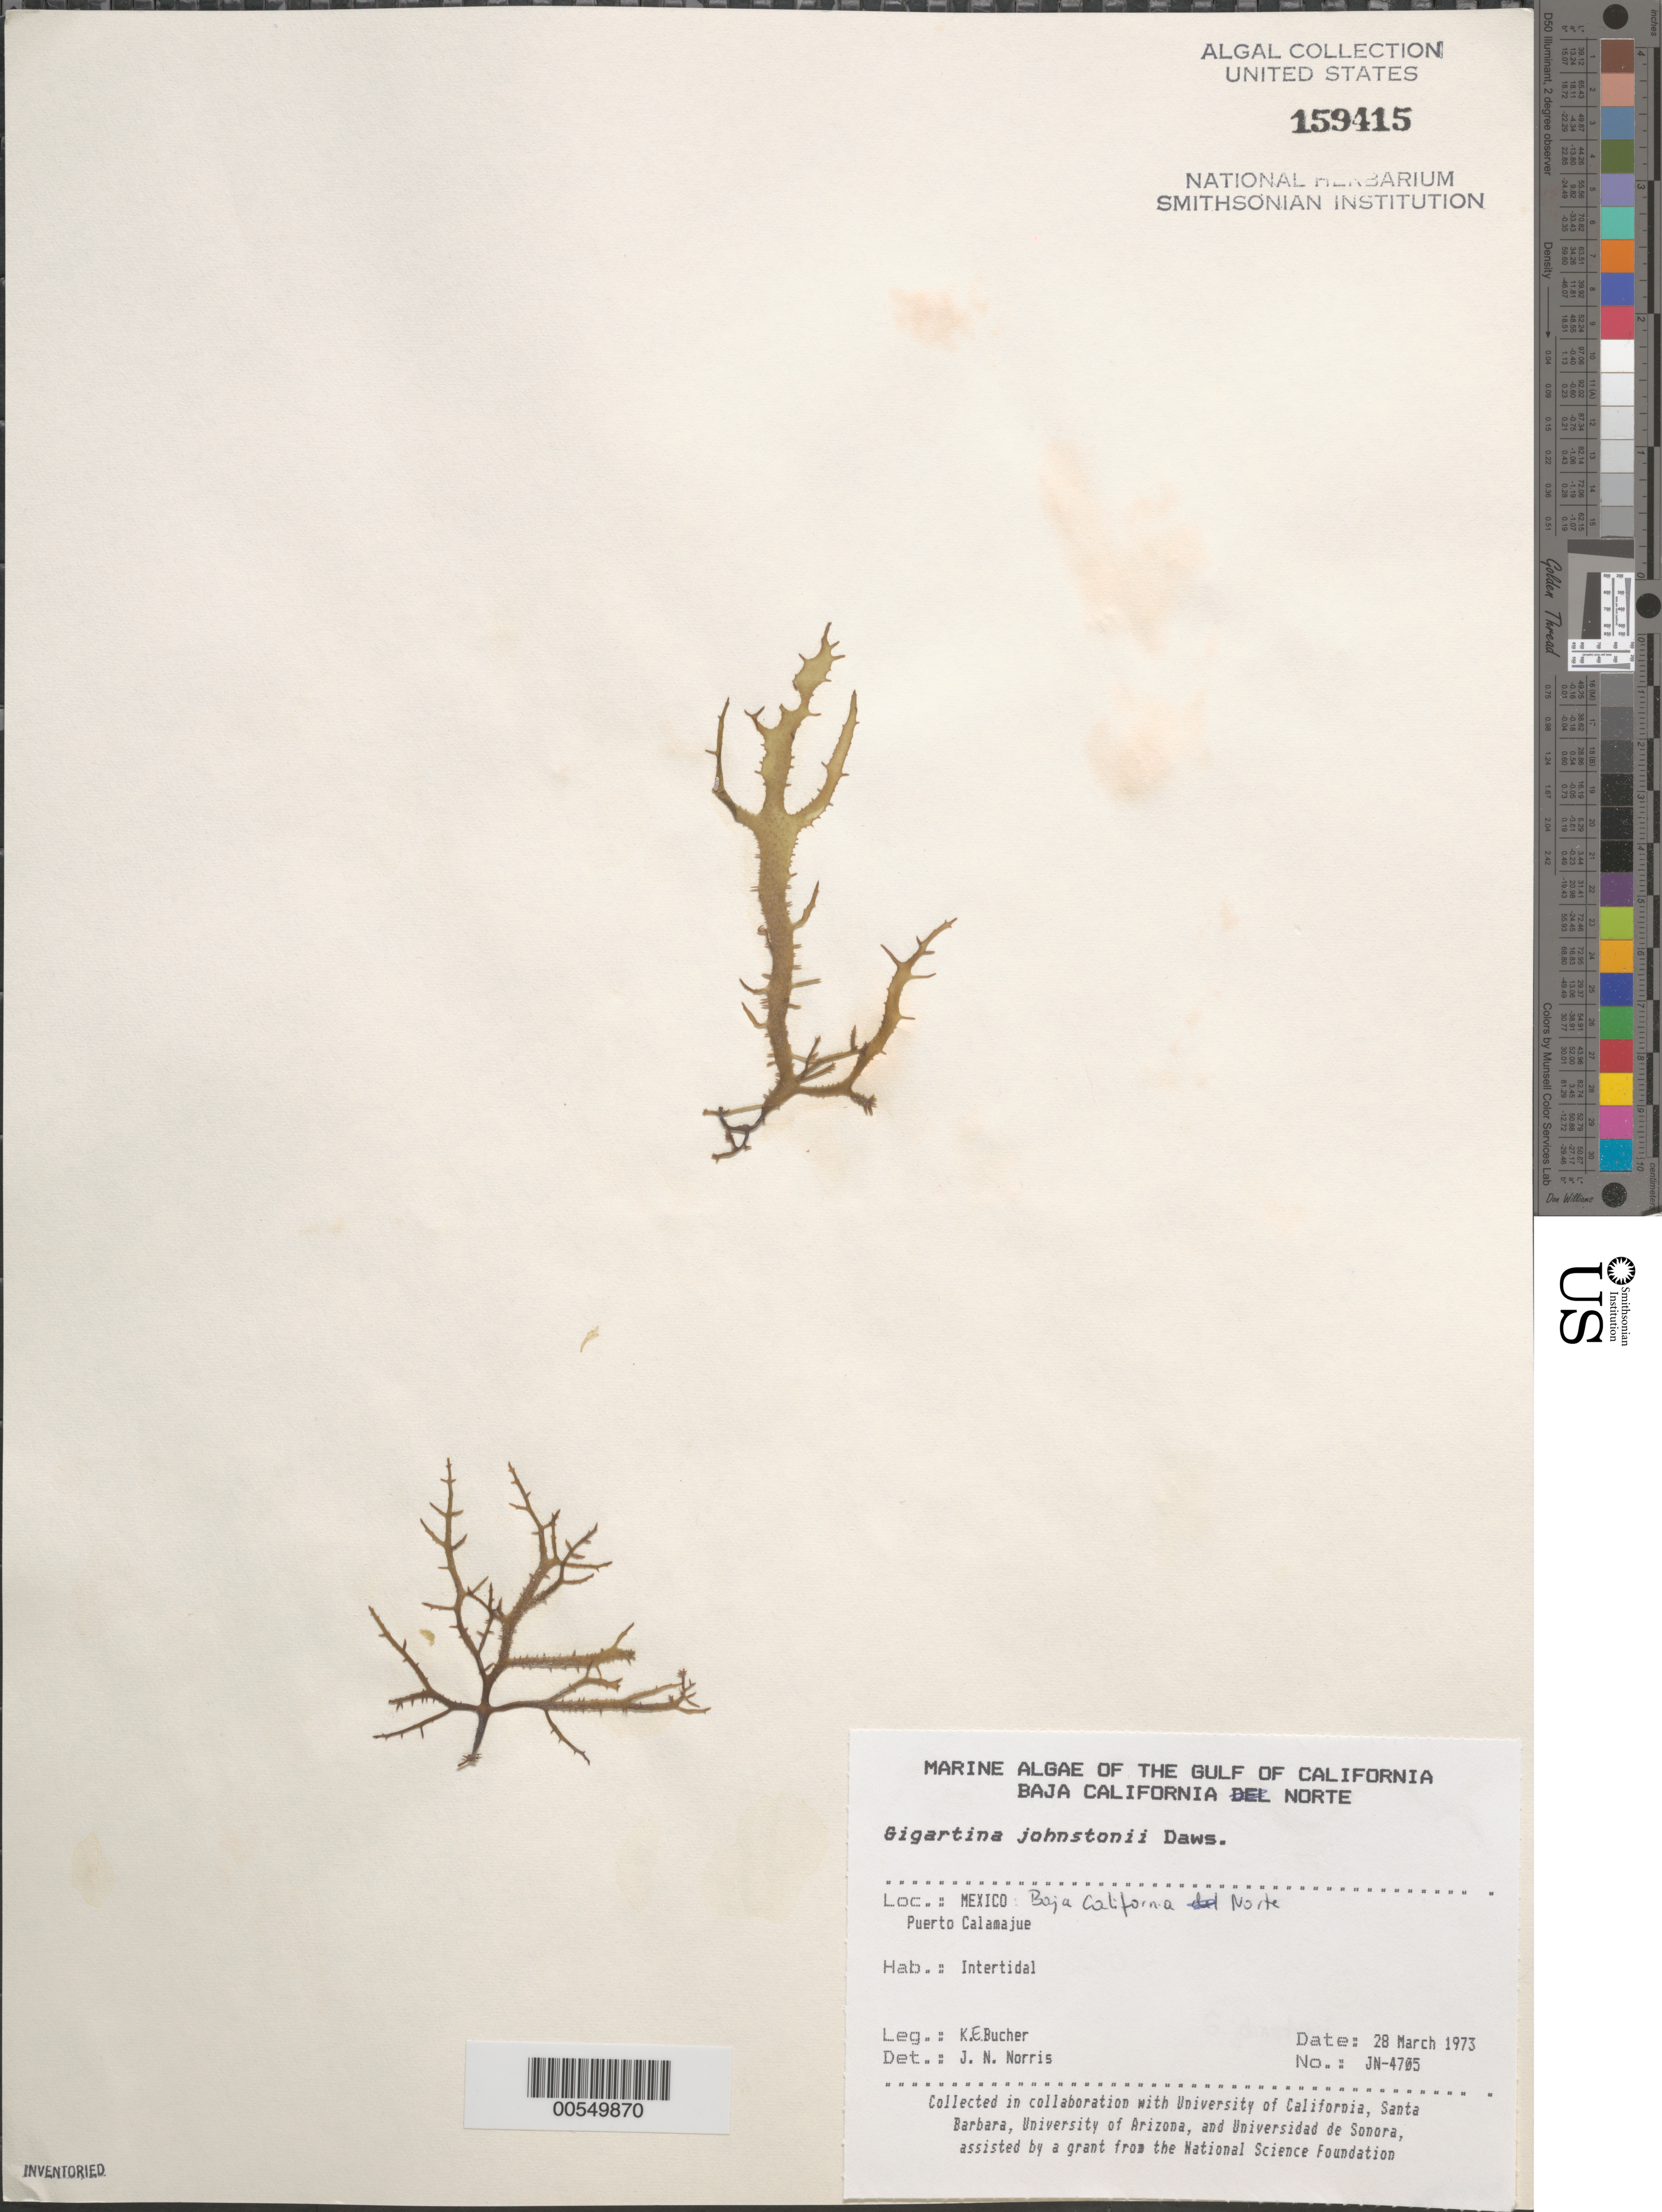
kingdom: Plantae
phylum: Rhodophyta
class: Florideophyceae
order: Gigartinales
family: Gigartinaceae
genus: Chondracanthus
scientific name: Chondracanthus squarrulosus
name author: (Setch. & N.L. Gardner) J.R. Hughey et al.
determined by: Algae name updating Project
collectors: K. E. Bucher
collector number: JN-4705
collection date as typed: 28 Mar 1973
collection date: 1973-03-28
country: Mexico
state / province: Baja California Norte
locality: Puerto Calamajue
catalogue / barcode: US 159415